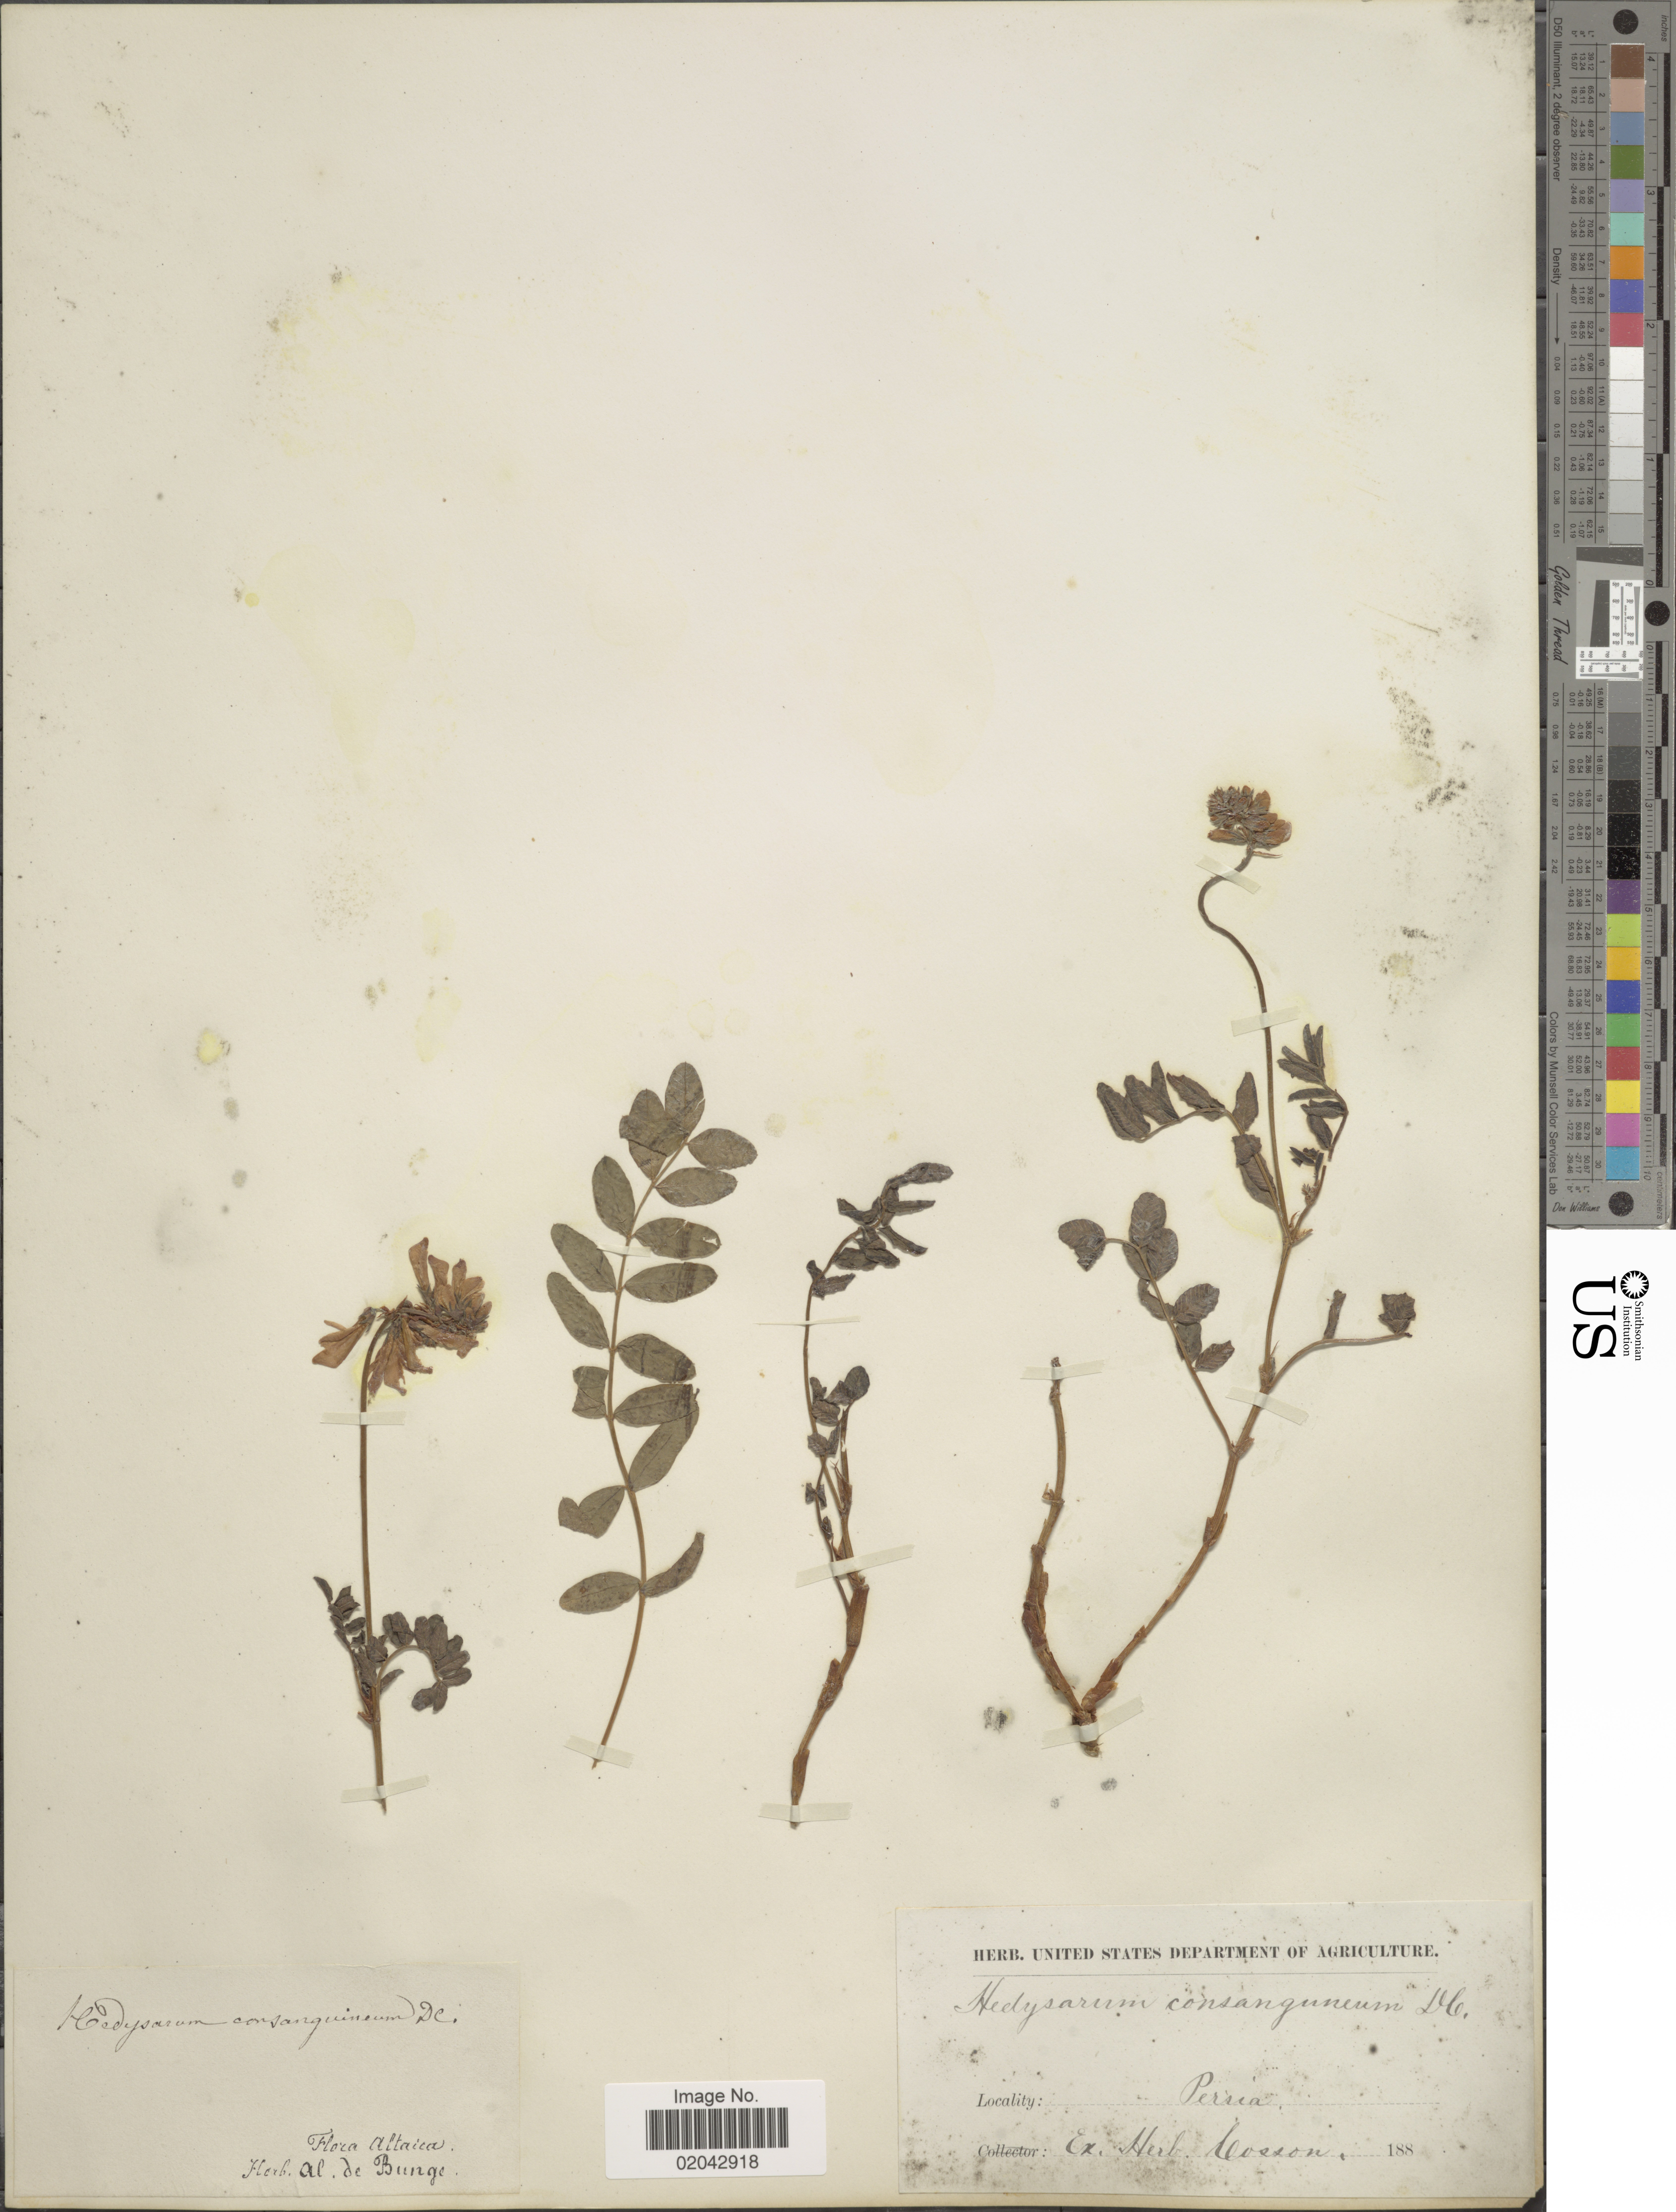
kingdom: Plantae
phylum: Tracheophyta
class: Magnoliopsida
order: Fabales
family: Fabaceae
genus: Hedysarum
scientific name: Hedysarum consanguineum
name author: DC.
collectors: ex herb. Cosson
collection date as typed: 188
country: Iran